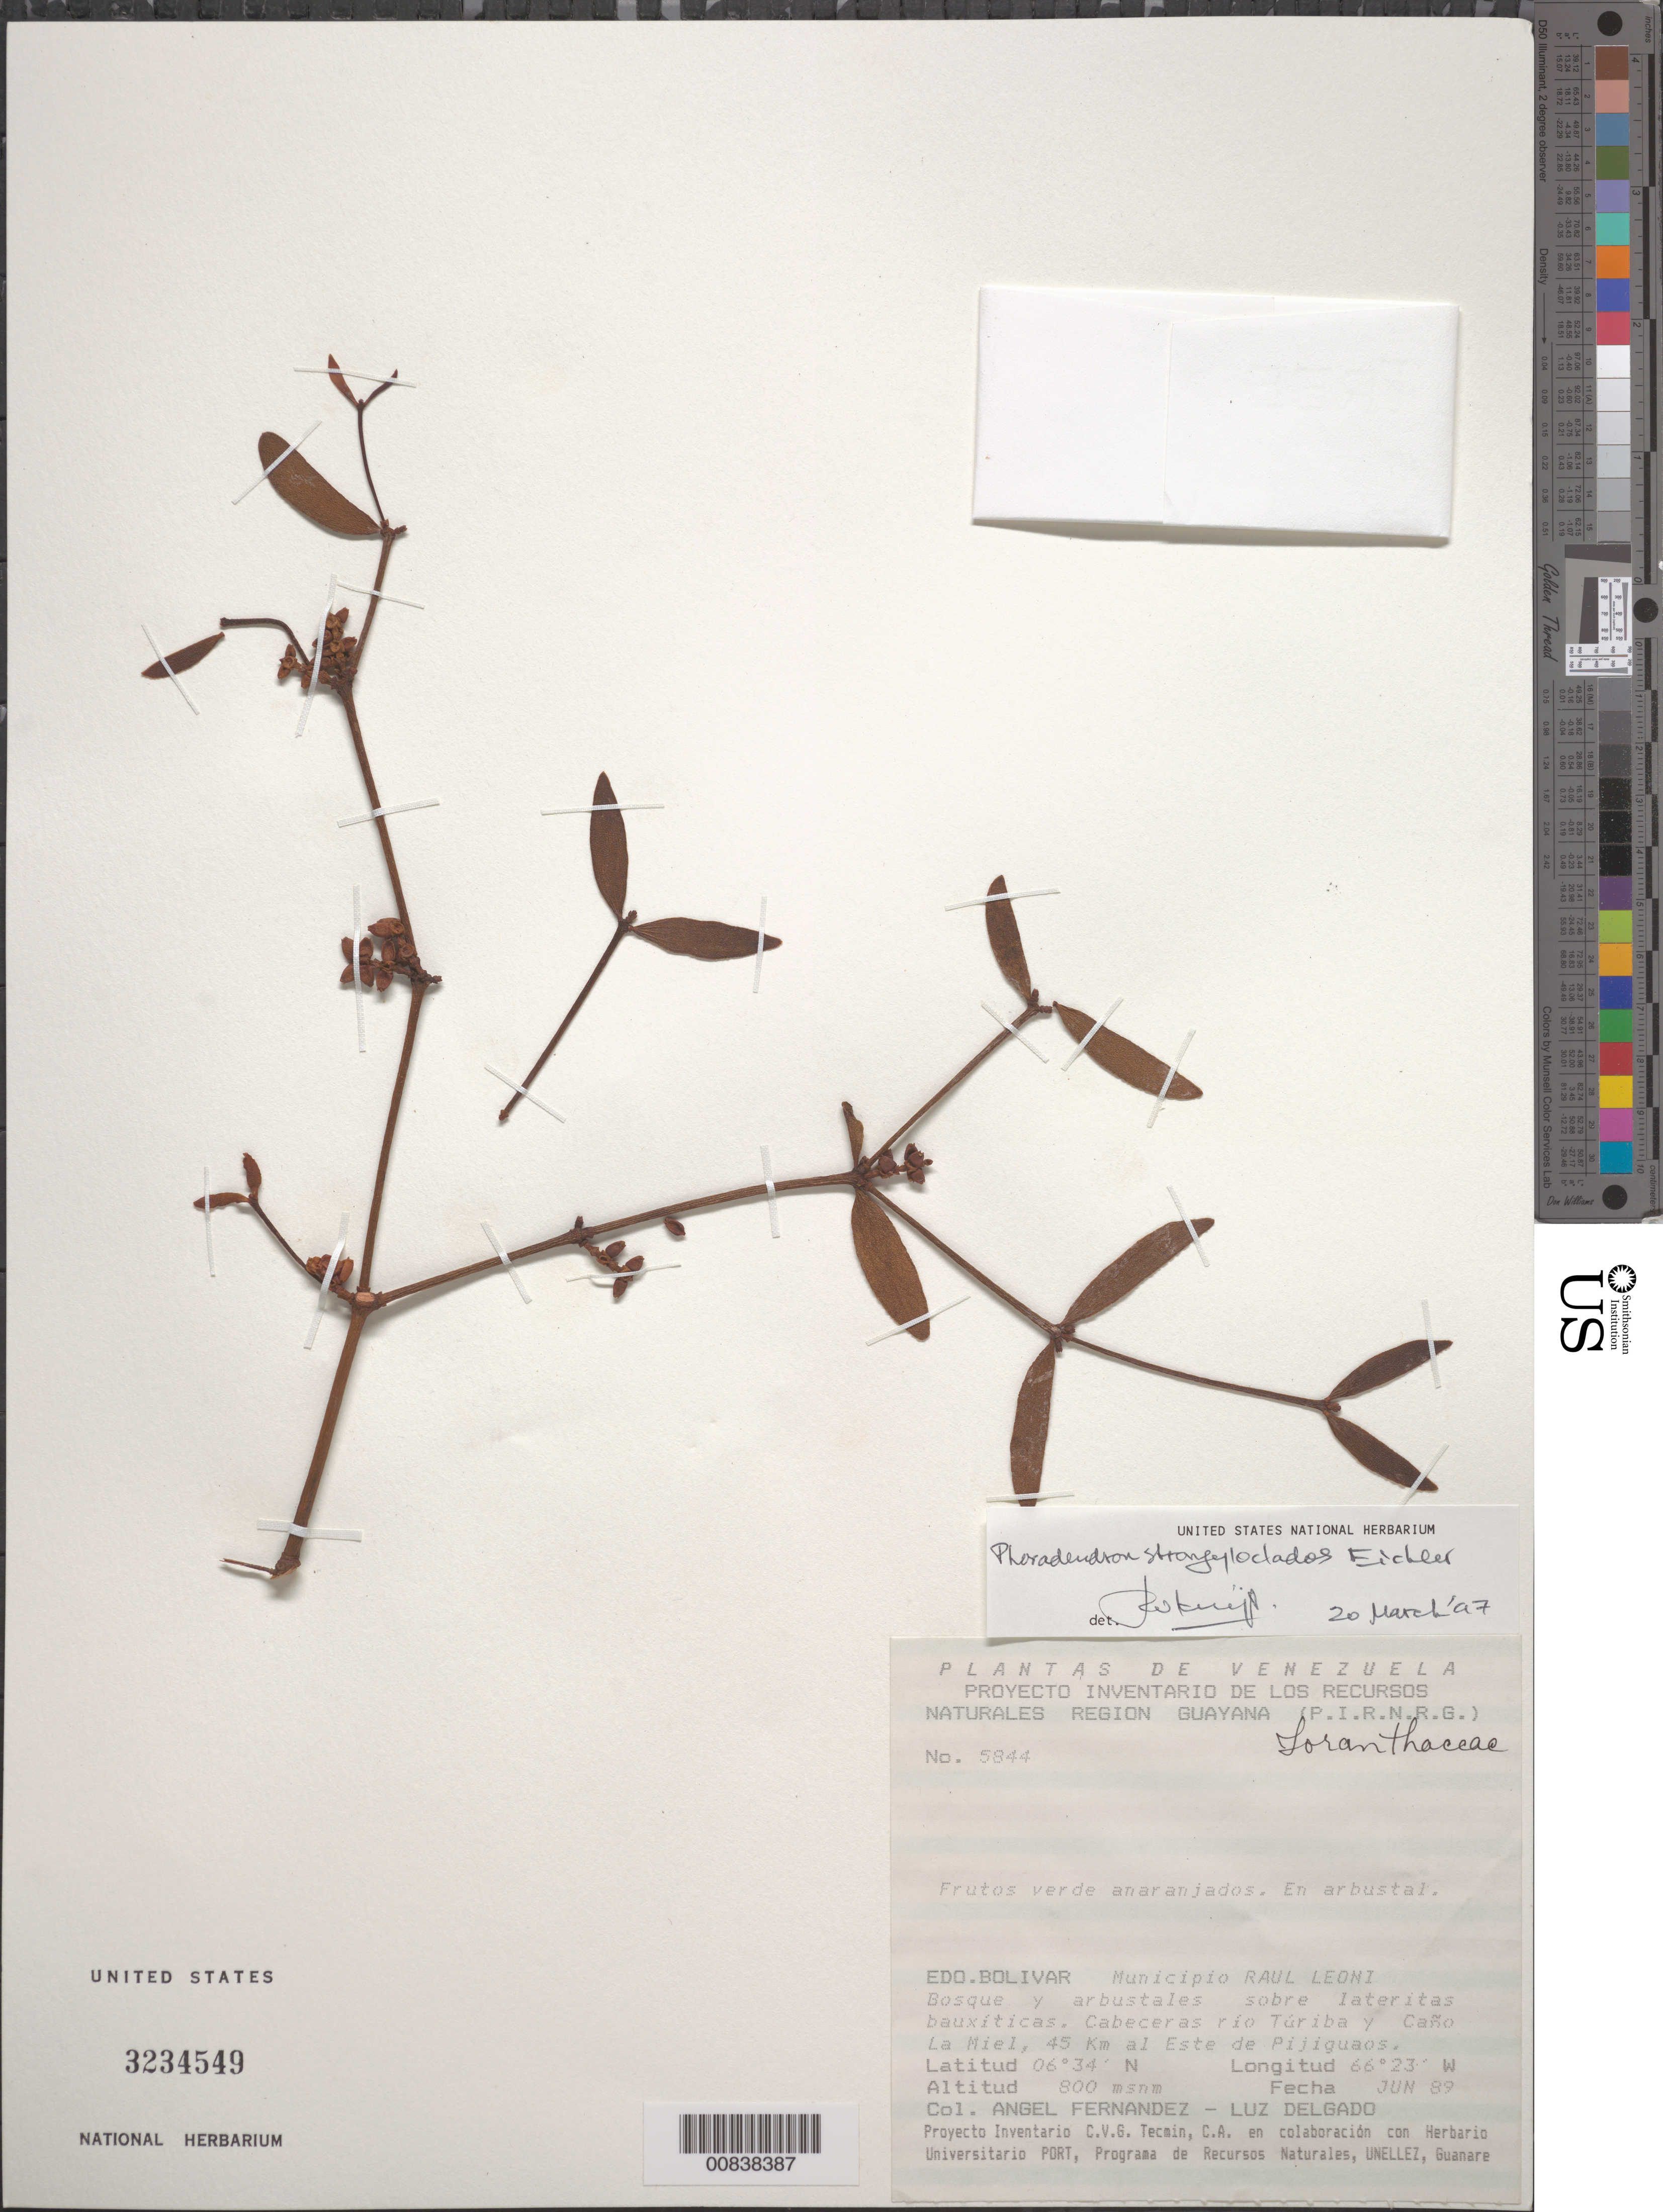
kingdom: Plantae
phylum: Tracheophyta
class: Magnoliopsida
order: Santalales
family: Viscaceae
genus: Phoradendron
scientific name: Phoradendron strongyloclados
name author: Eichler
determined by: Kuijt, Job, (CANADA)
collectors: A. Fernández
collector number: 5844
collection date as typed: Jun-89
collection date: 1989-06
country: Venezuela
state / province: Bolívar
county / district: Angostura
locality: Mun. Raúl Leoni [=Angostura], cabeceras Río Túriba y Caño La Miel, 45 km al Este de Pijiguaos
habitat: Bosque y arbustales sobre lateritas bauxiticas; en arbustal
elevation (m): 800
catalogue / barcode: US 3234549